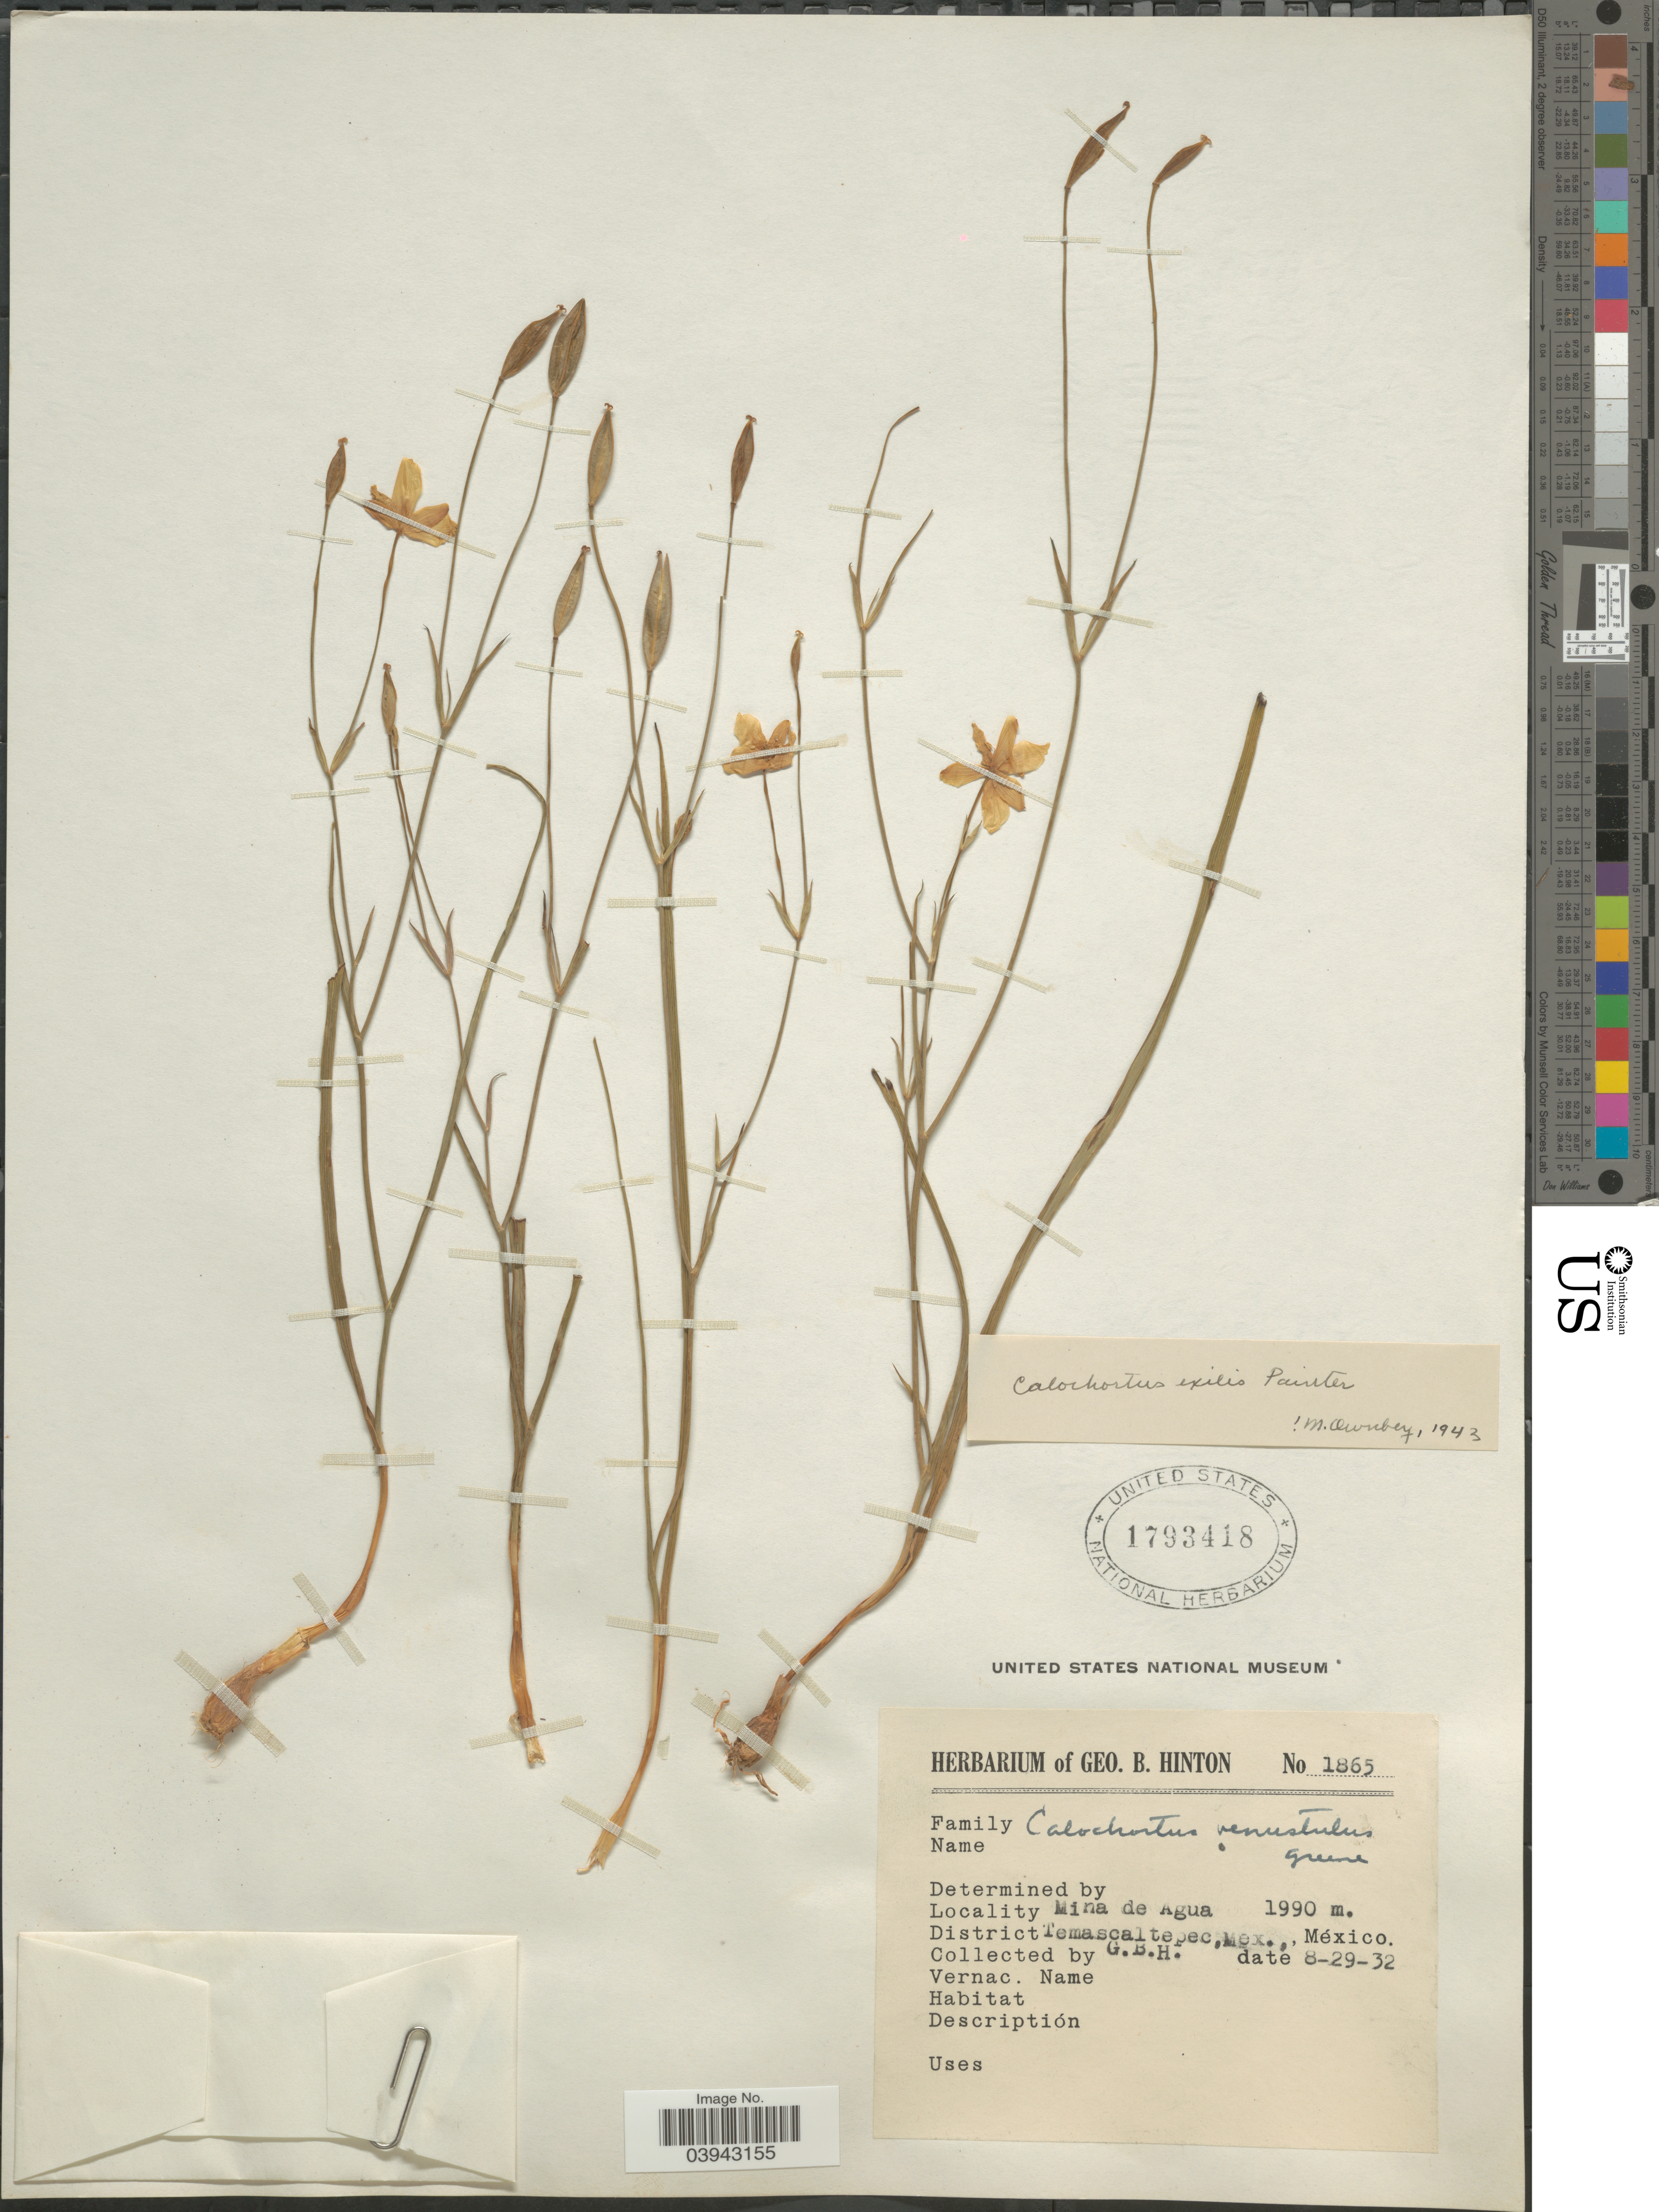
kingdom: Plantae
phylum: Tracheophyta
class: Liliopsida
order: Liliales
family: Liliaceae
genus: Calochortus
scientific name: Calochortus exilis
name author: J.H. Painter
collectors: G. B. Hinton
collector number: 1865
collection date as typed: Transcribed d/m/y: 29/8/32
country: Mexico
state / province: México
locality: Mina de Agua. District Temascaltepec.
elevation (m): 1990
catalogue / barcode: US 1793418